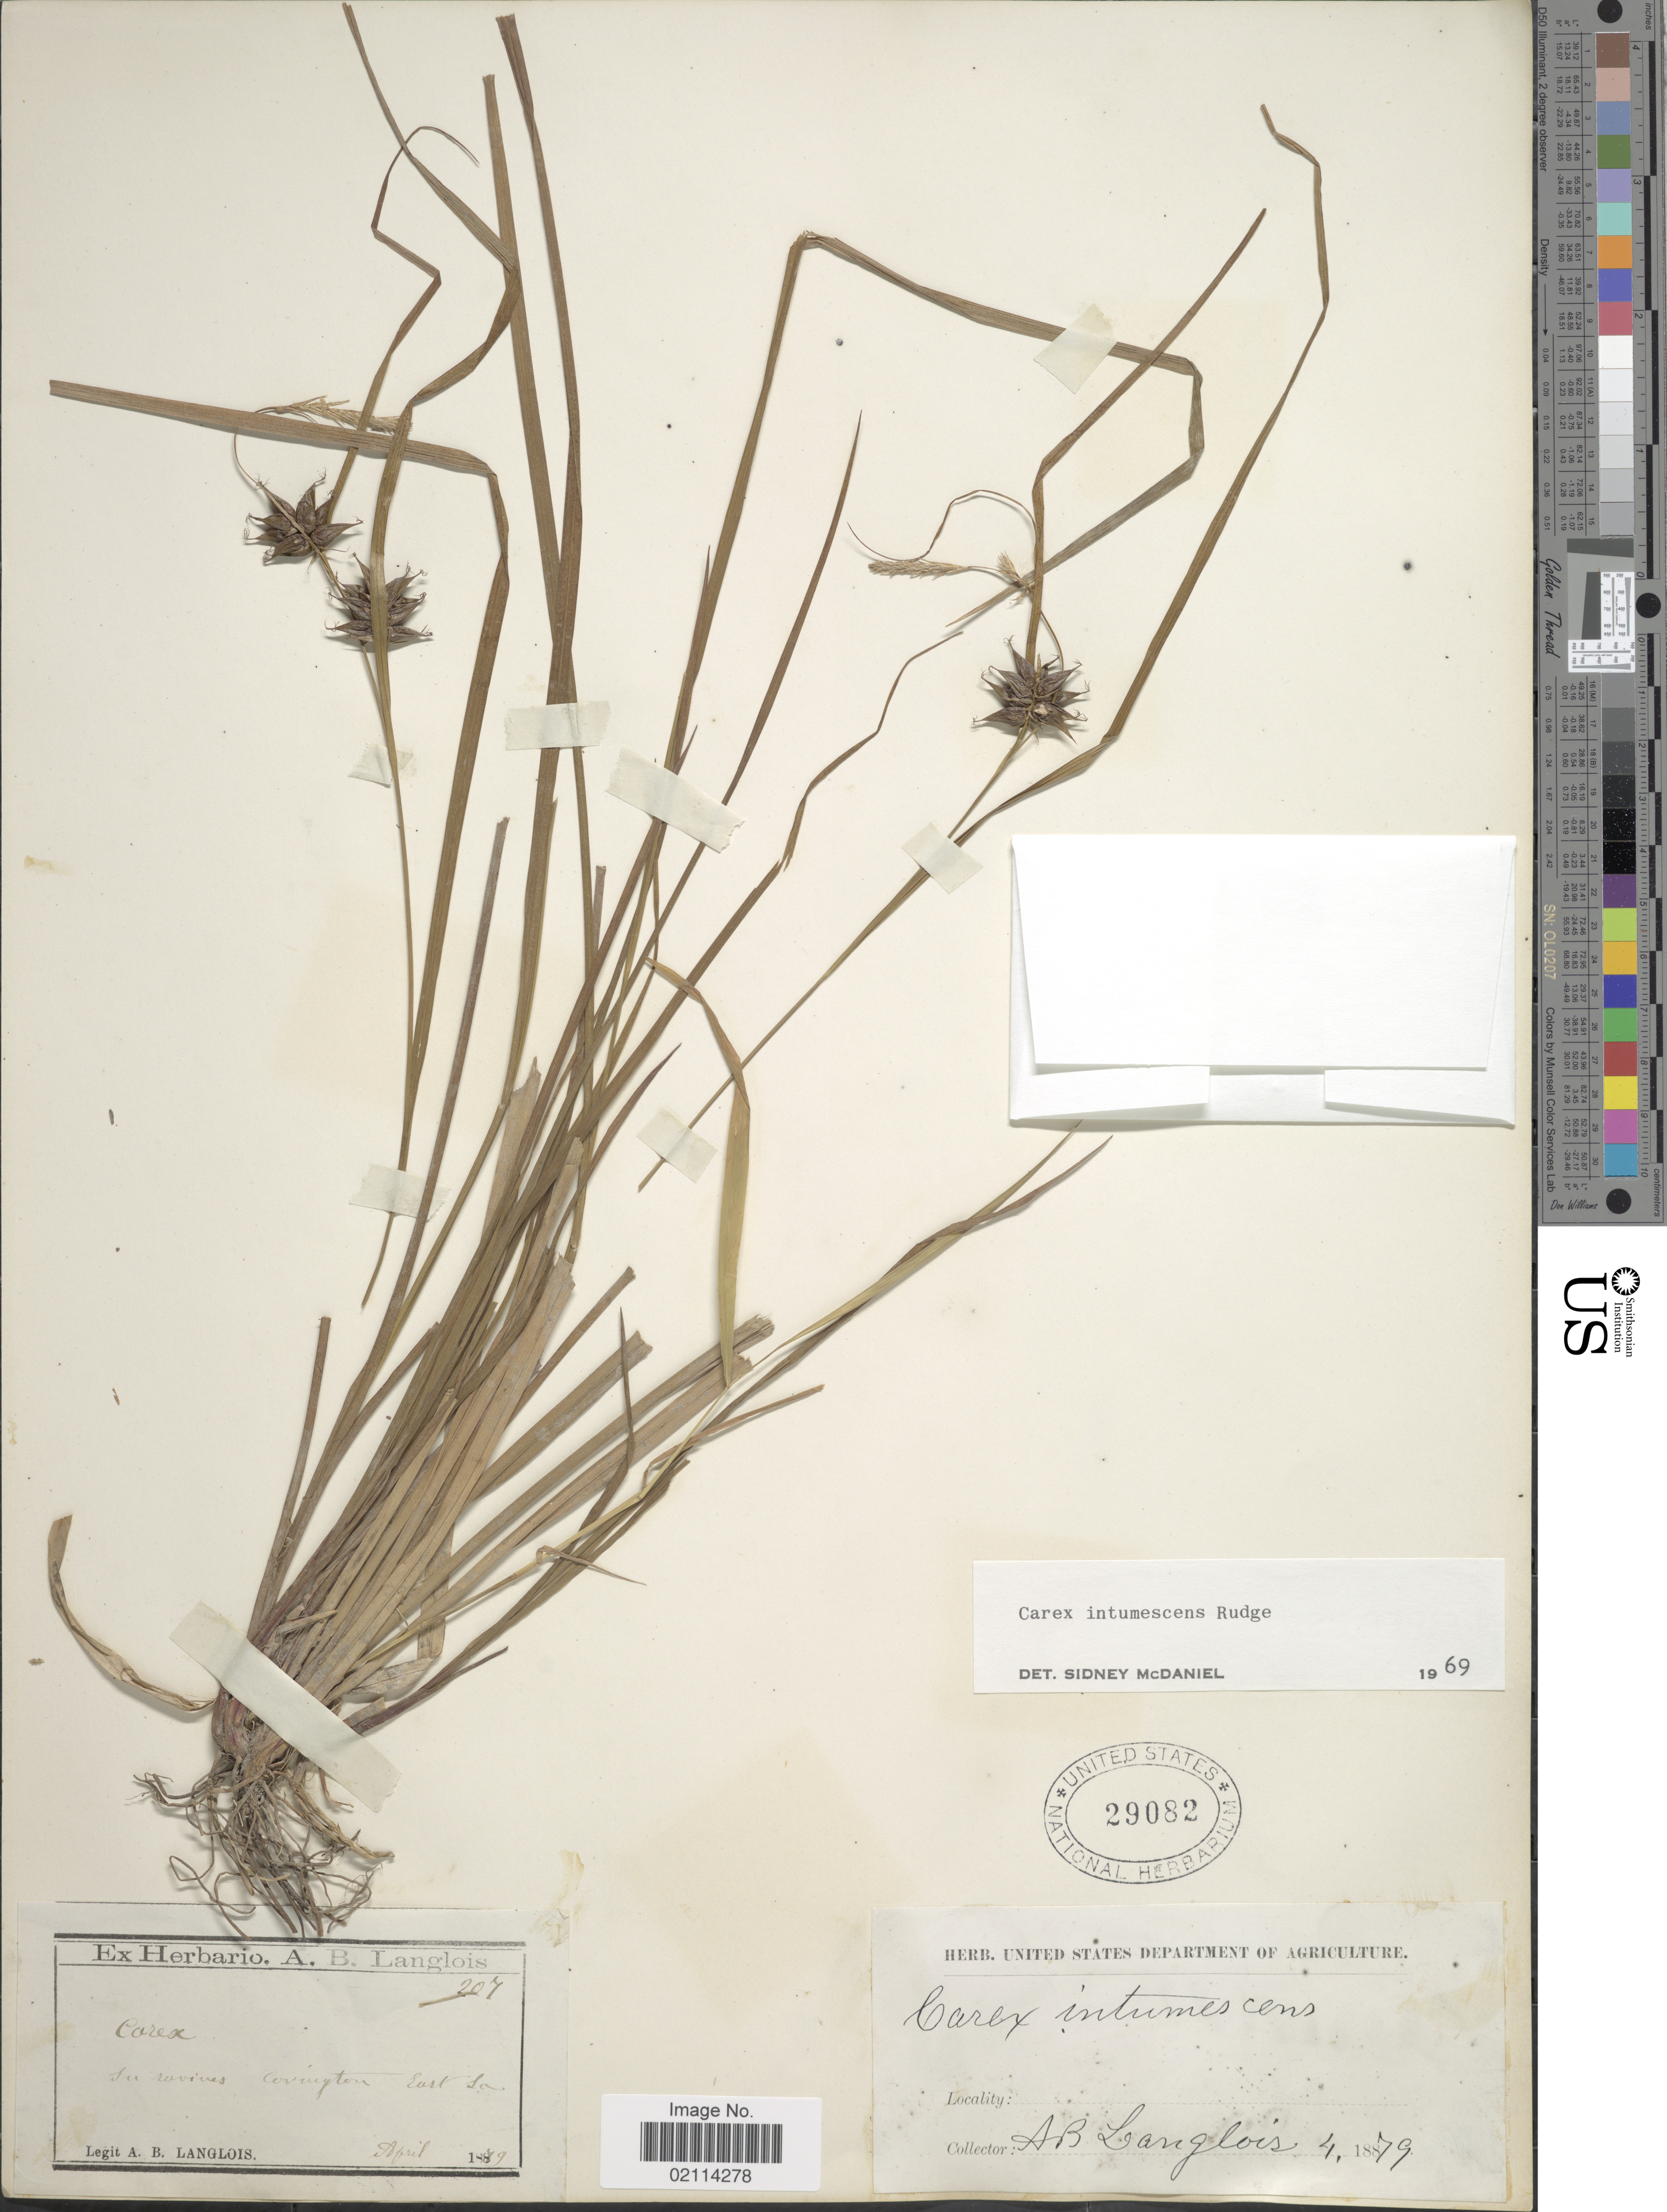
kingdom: Plantae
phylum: Tracheophyta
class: Liliopsida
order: Poales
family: Cyperaceae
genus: Carex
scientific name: Carex intumescens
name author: Rudge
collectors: A. Langlois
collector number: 207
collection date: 1879-04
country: United States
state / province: Louisiana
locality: In ravines Covington East La.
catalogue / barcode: US 29082